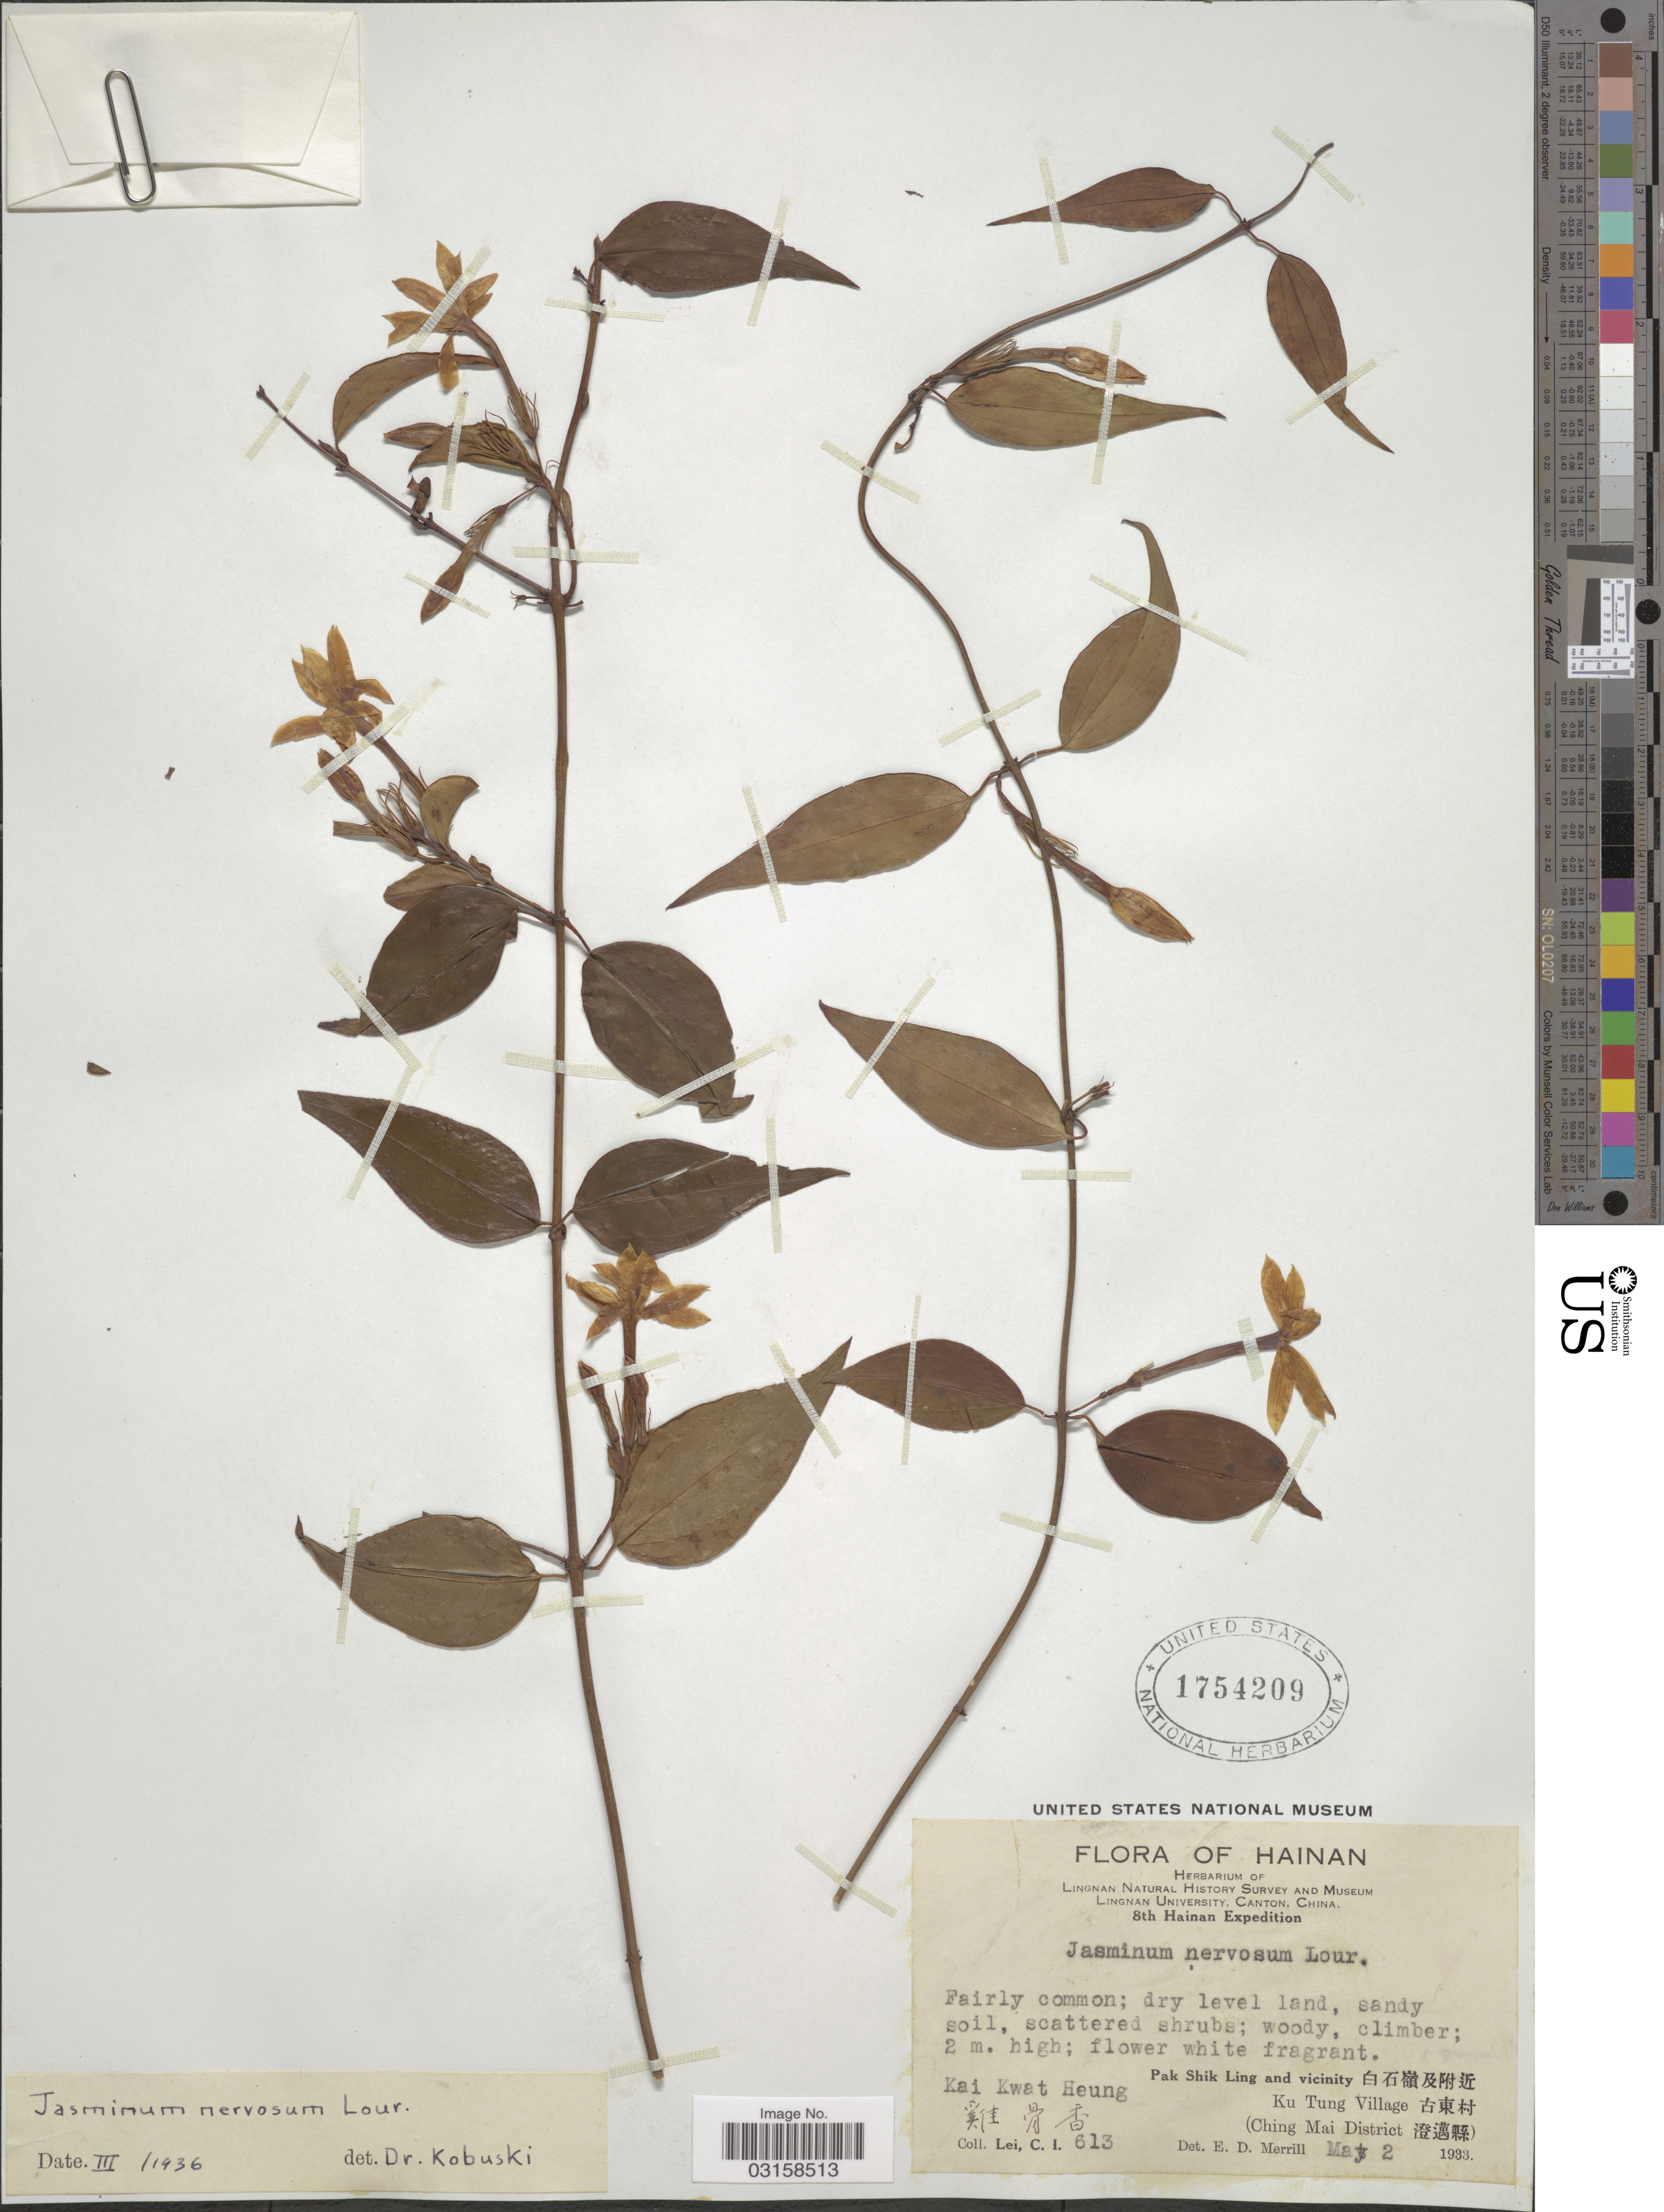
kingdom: Plantae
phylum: Tracheophyta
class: Magnoliopsida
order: Lamiales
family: Oleaceae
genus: Jasminum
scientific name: Jasminum nervosum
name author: Lour.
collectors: C. I. Lei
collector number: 613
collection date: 1933-05-02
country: China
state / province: Hainan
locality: Pak Shik Ling and vicinity Ku Tung Village (Ching Mai District). Kai Kwat Heung.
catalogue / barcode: US 1754209